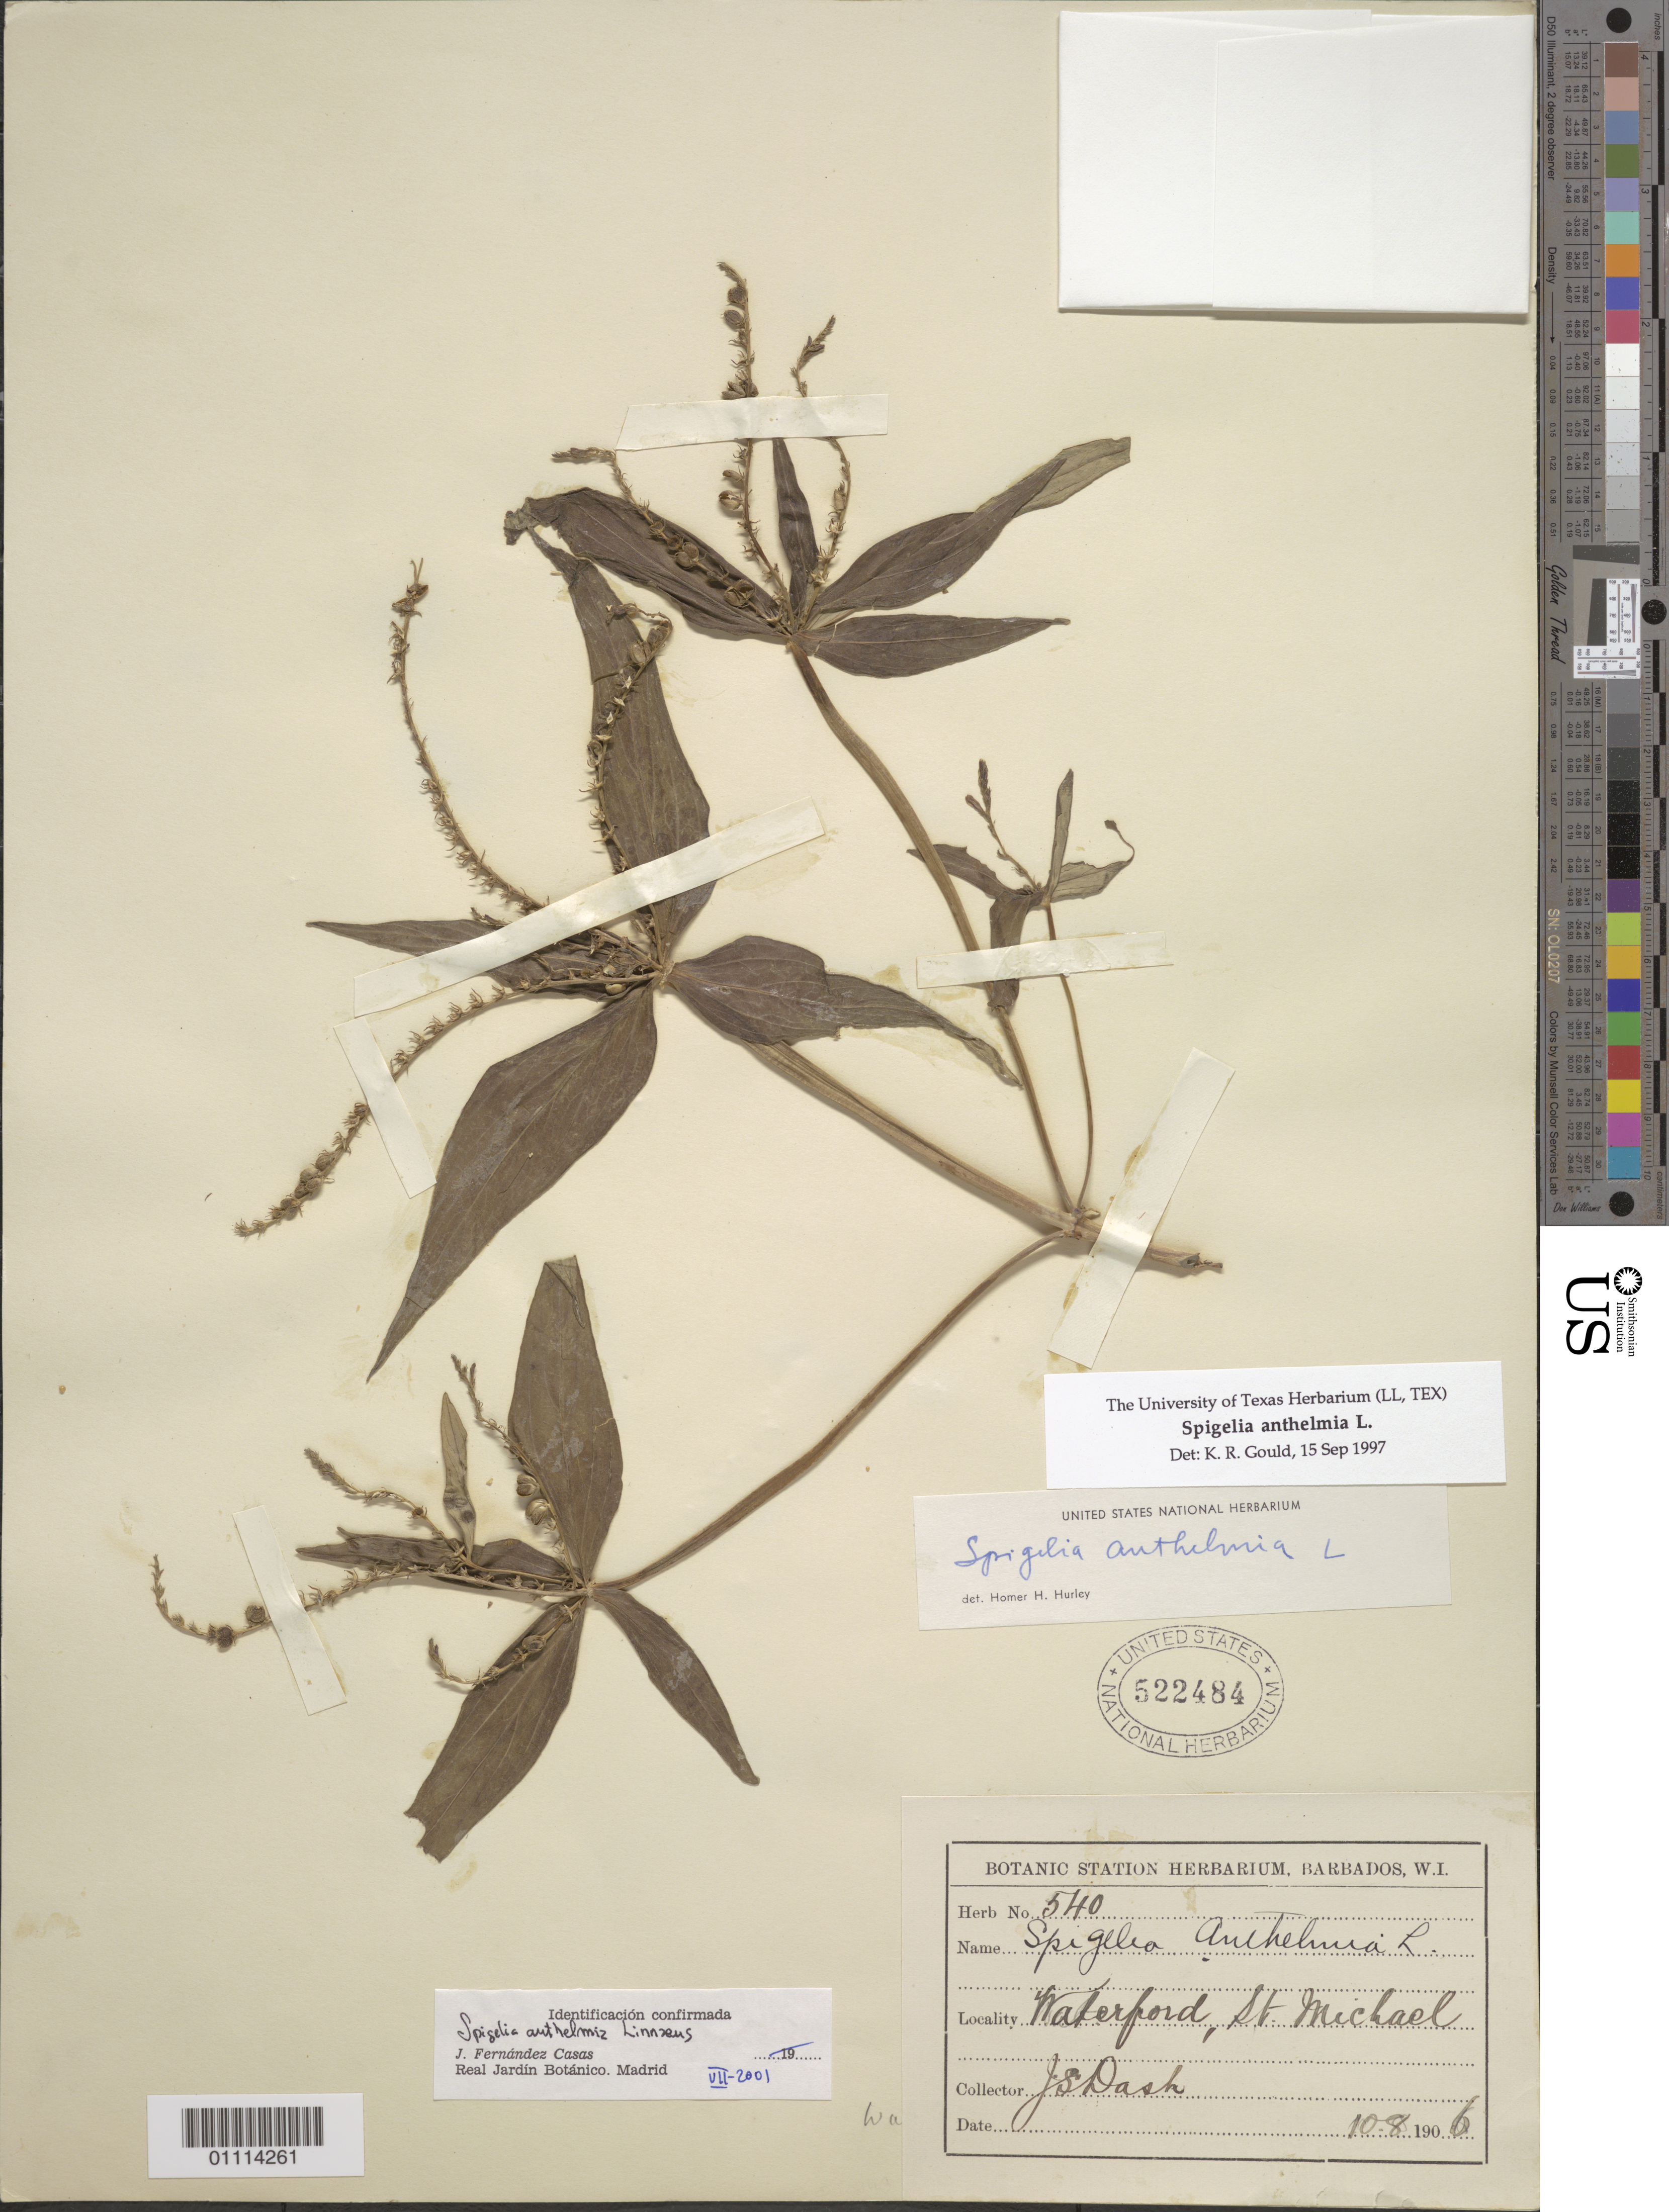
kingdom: Plantae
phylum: Tracheophyta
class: Magnoliopsida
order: Gentianales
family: Loganiaceae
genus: Spigelia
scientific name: Spigelia anthelmia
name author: L.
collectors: J. Dash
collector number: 540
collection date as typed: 10 Aug 1906 or 08 Oct 1906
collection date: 1906-08-10 or 1906-10-08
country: Barbados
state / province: Saint Michael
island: Barbados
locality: Waterford, St. Michael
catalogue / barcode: US 522484